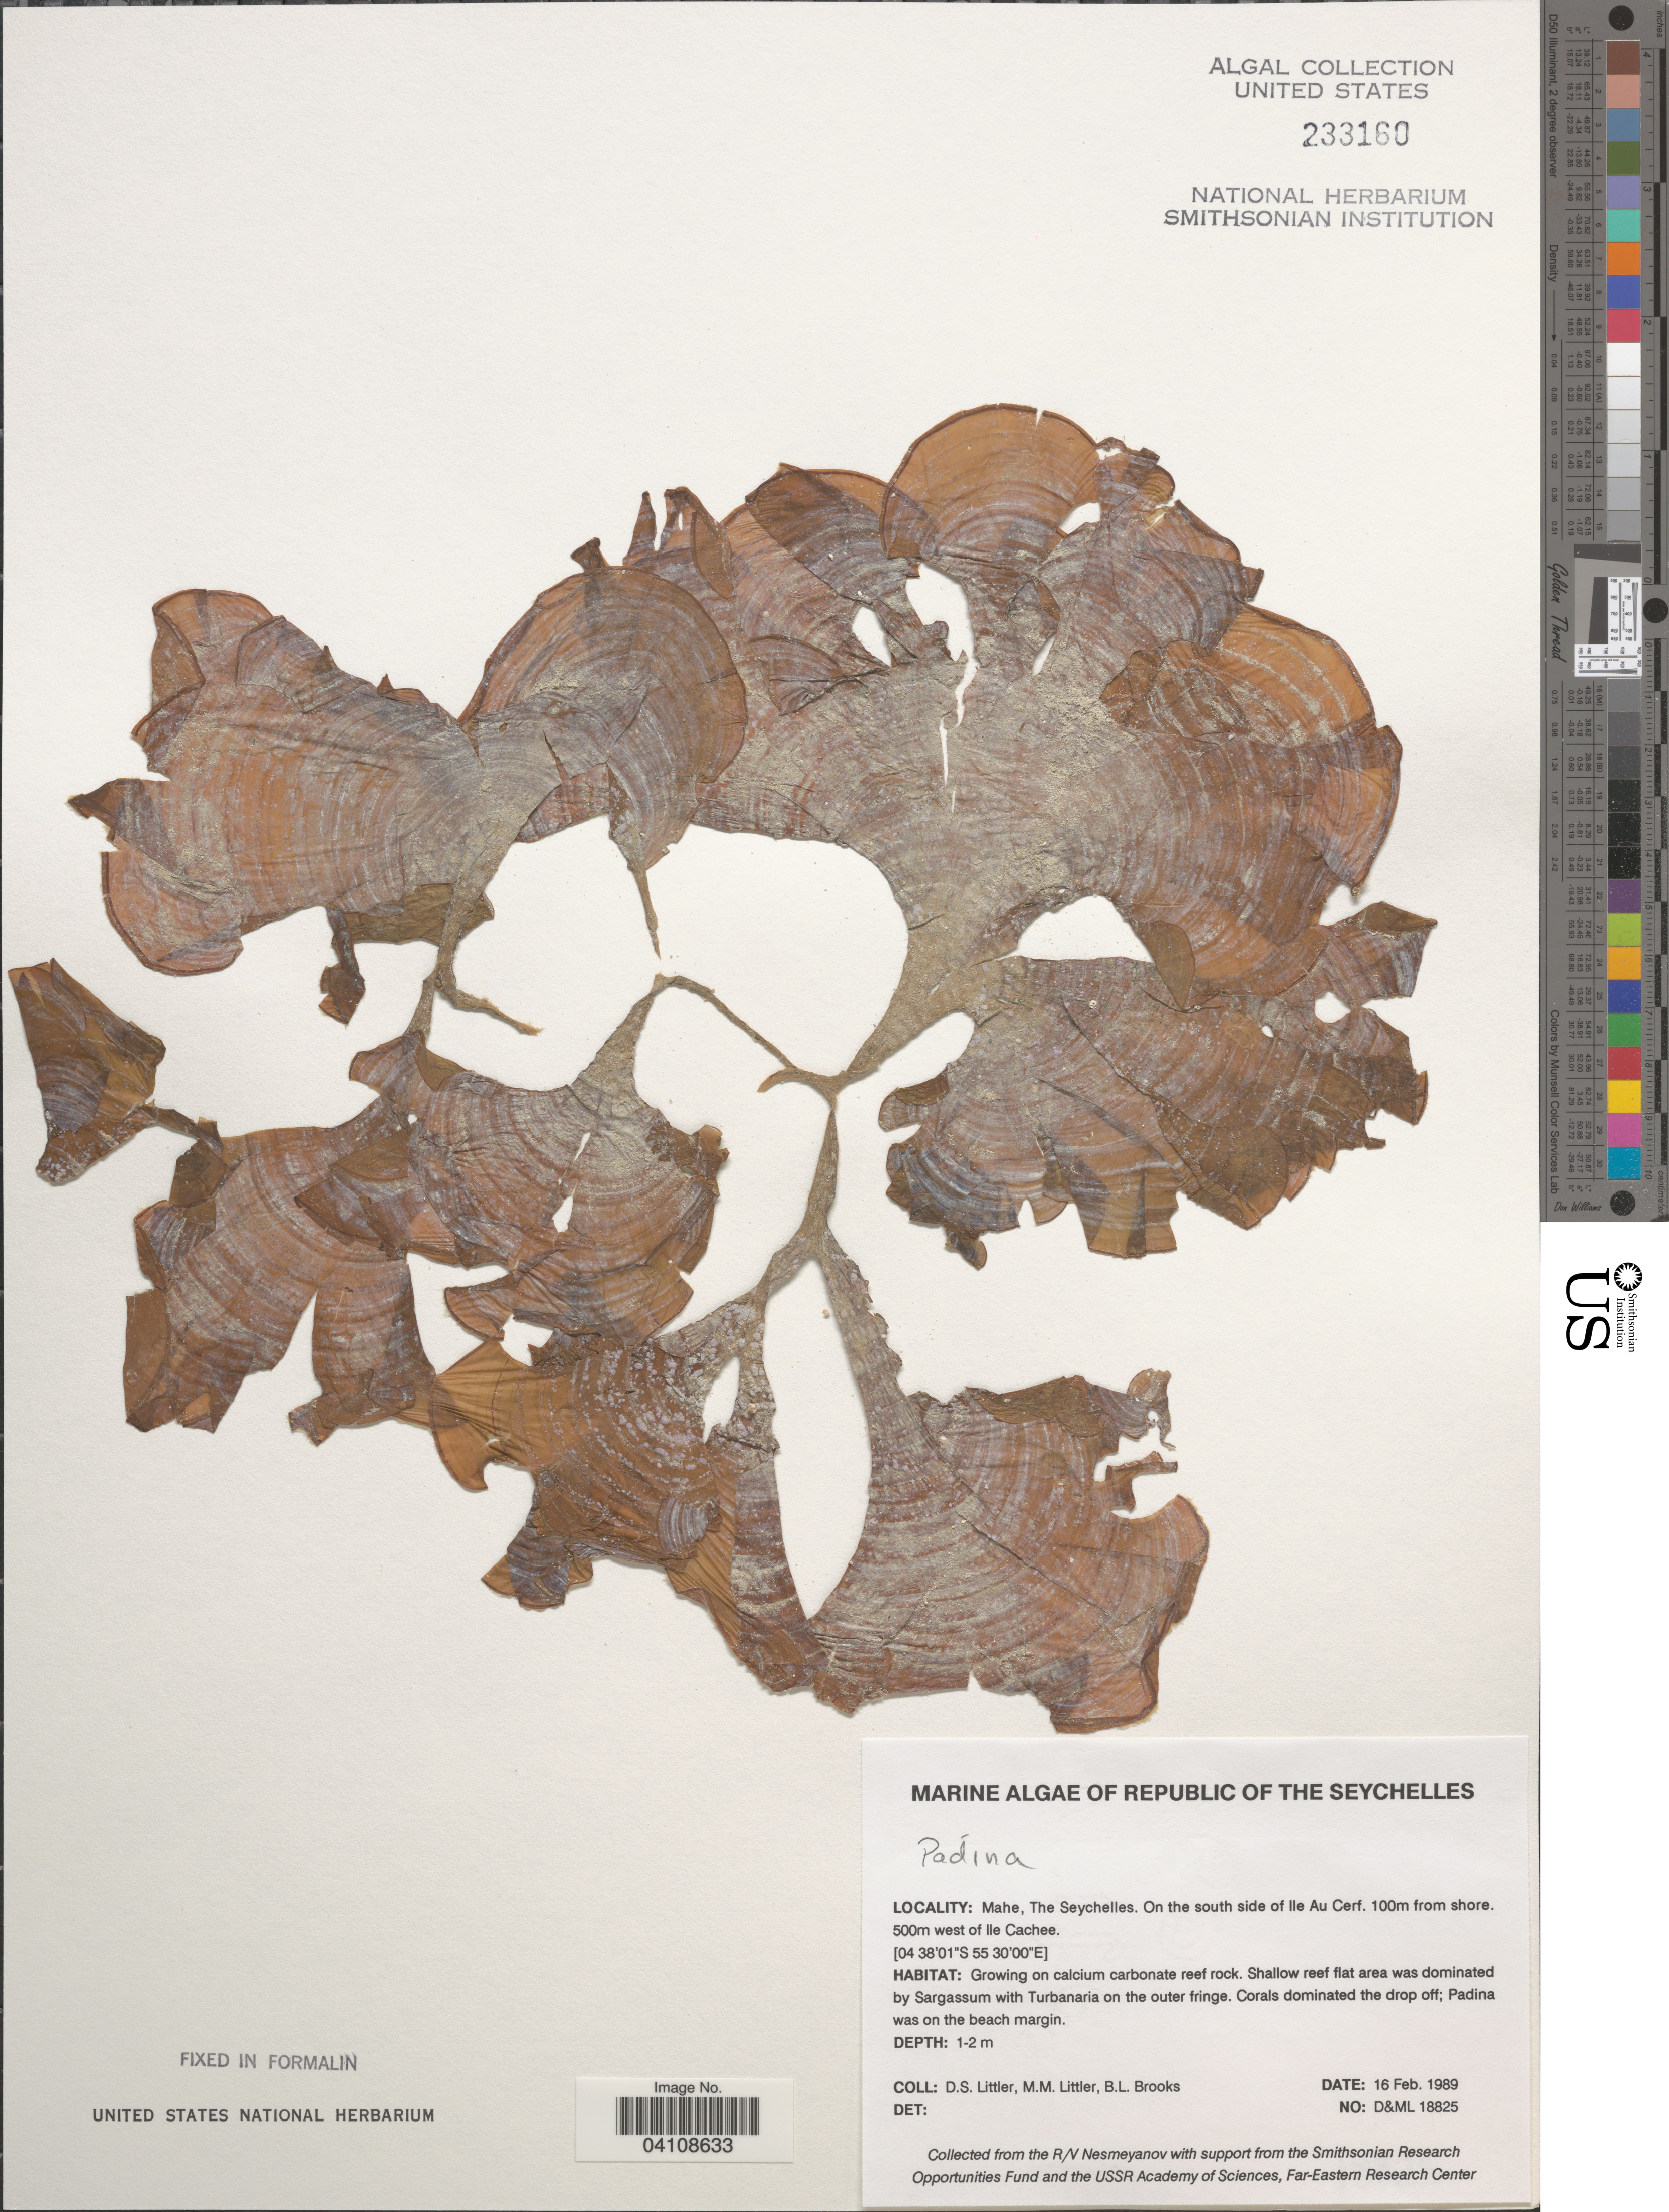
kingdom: Chromista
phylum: Ochrophyta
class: Phaeophyceae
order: Dictyotales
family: Dictyotaceae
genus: Padina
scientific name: Padina sp.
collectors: D. S. Littler & B. Brooks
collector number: D&ML18825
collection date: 1989-02-16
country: Seychelles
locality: Republic of The Seychelles. Mahe. On the south side of Ile Au Cerf. 100m from shore. 500m west of Ile Cachee.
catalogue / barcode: US 233160